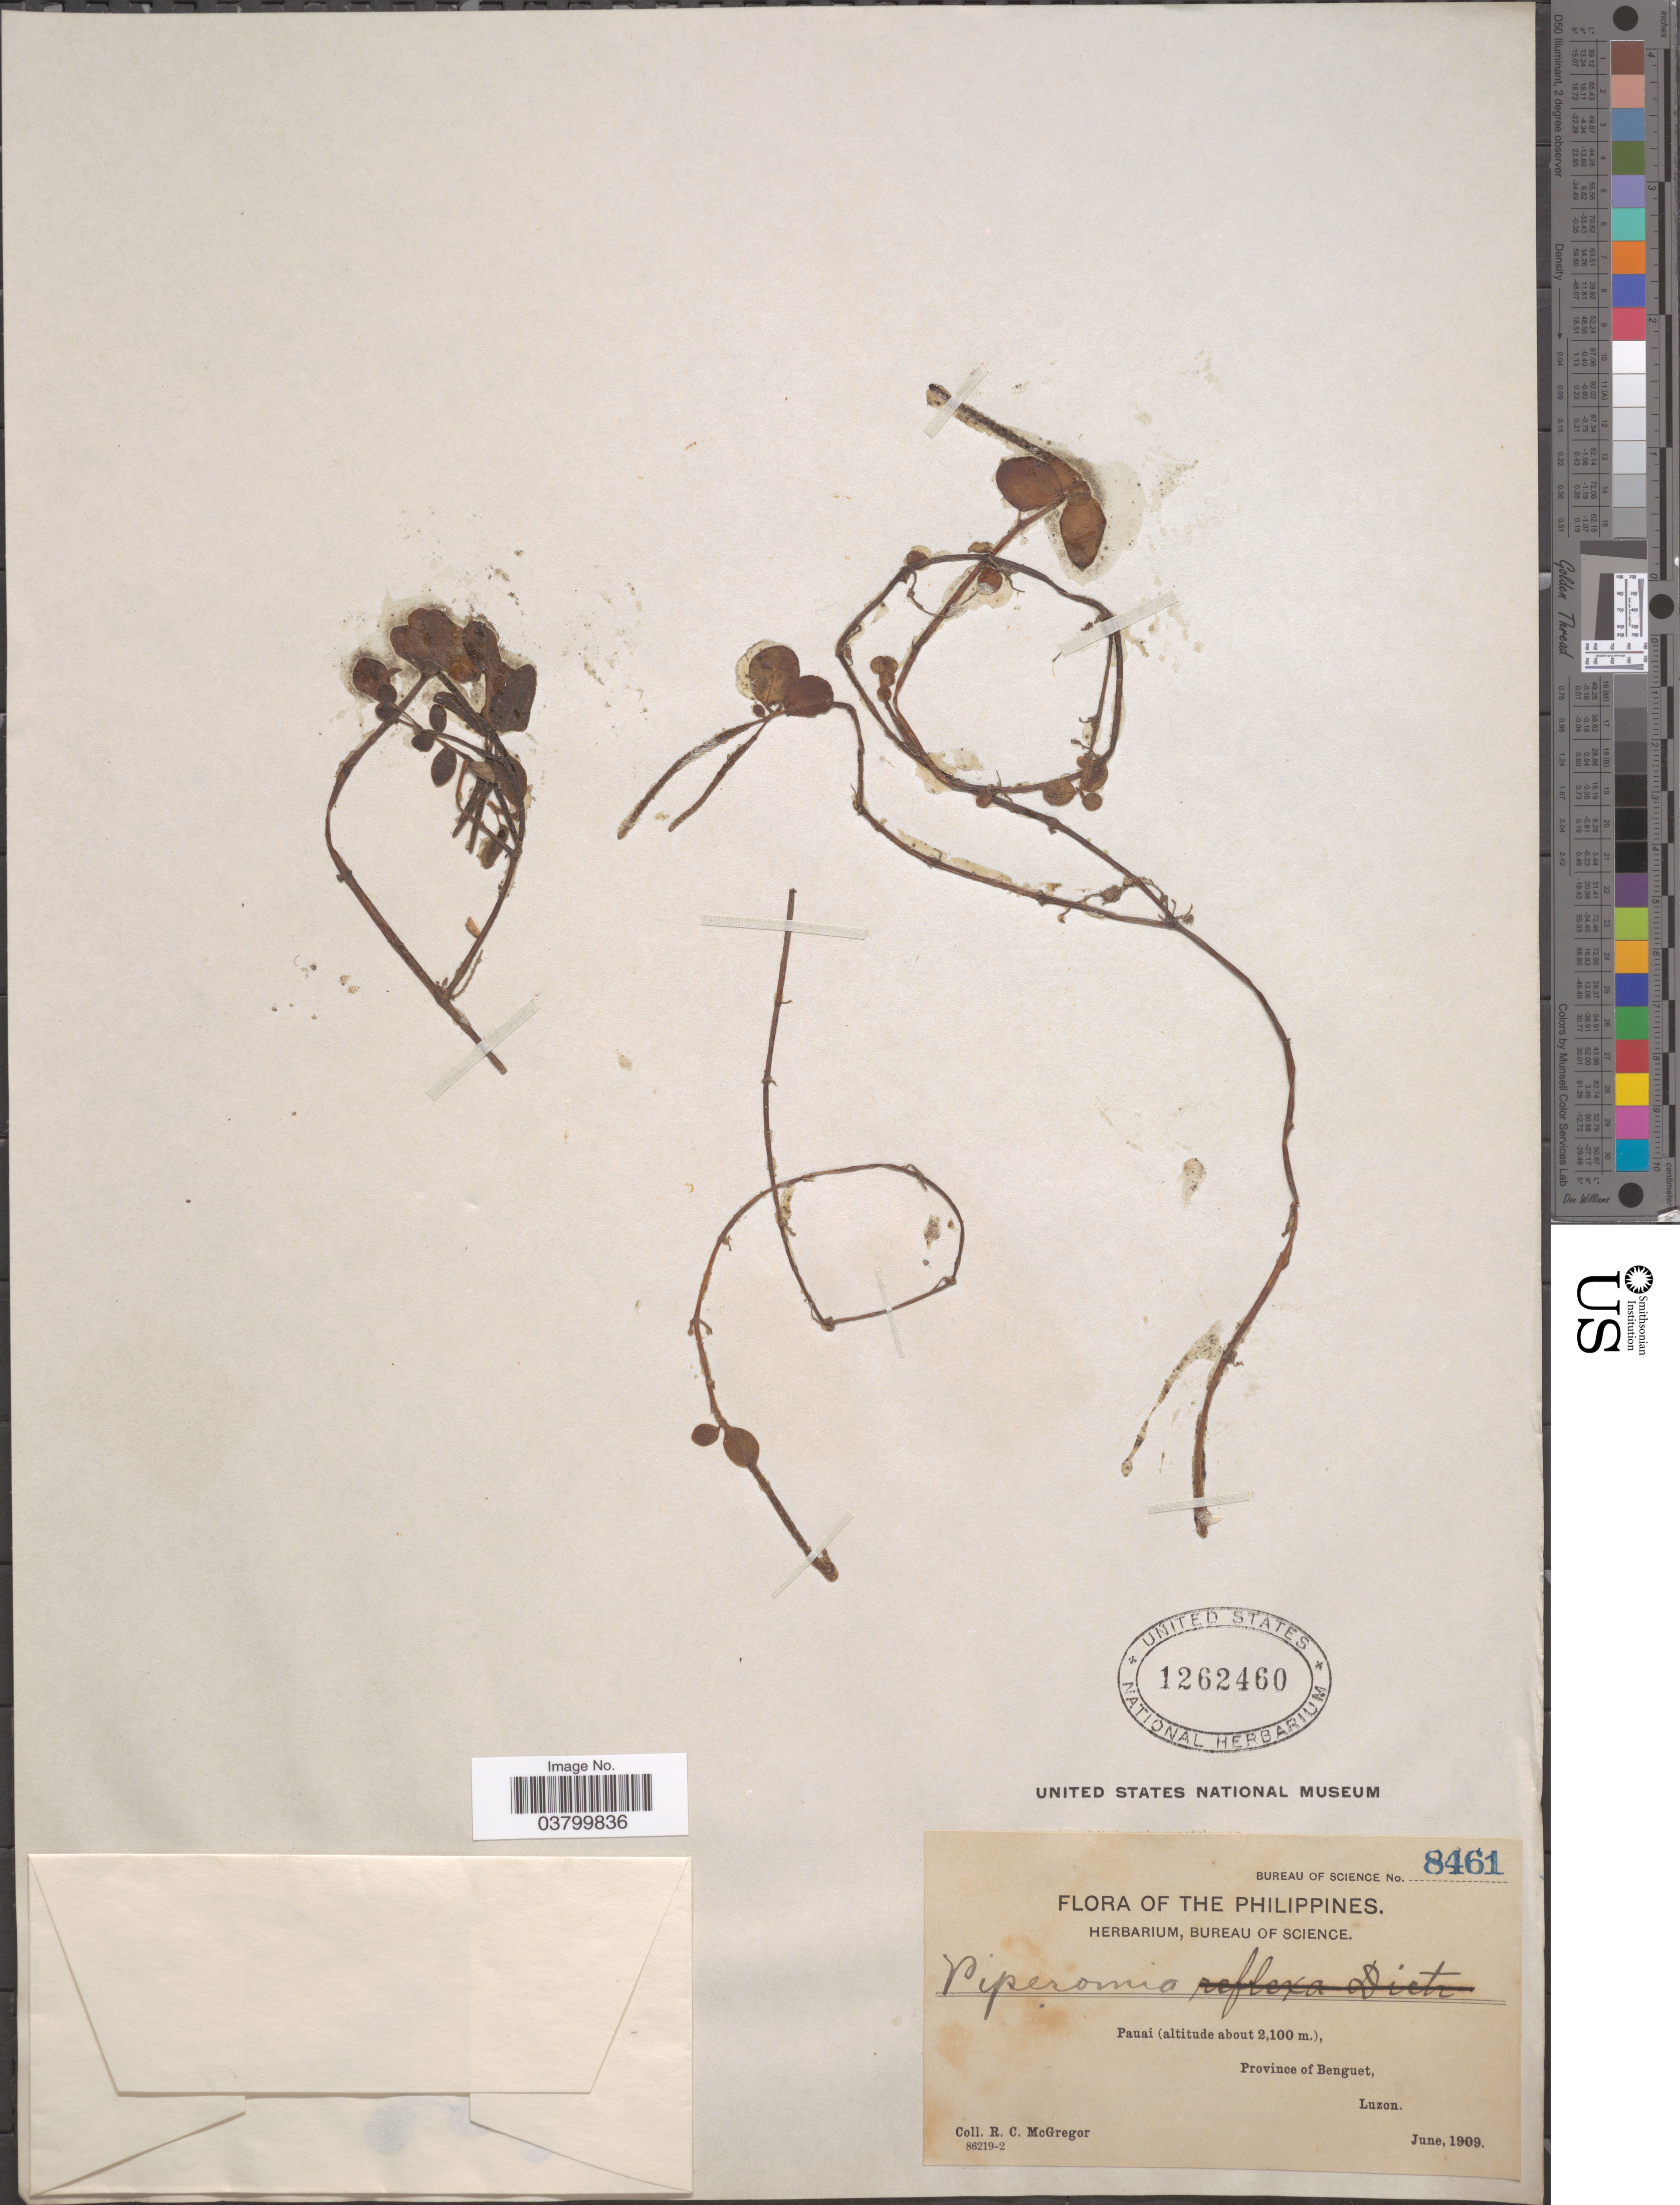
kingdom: Plantae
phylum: Tracheophyta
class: Magnoliopsida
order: Piperales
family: Piperaceae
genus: Peperomia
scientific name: Peperomia sp.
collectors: R. C. McGregor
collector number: Bureau of Science 8461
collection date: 1909-06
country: Philippines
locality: Pauai, Province of Benguet. Luzon.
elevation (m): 2100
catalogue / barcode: US 1262460